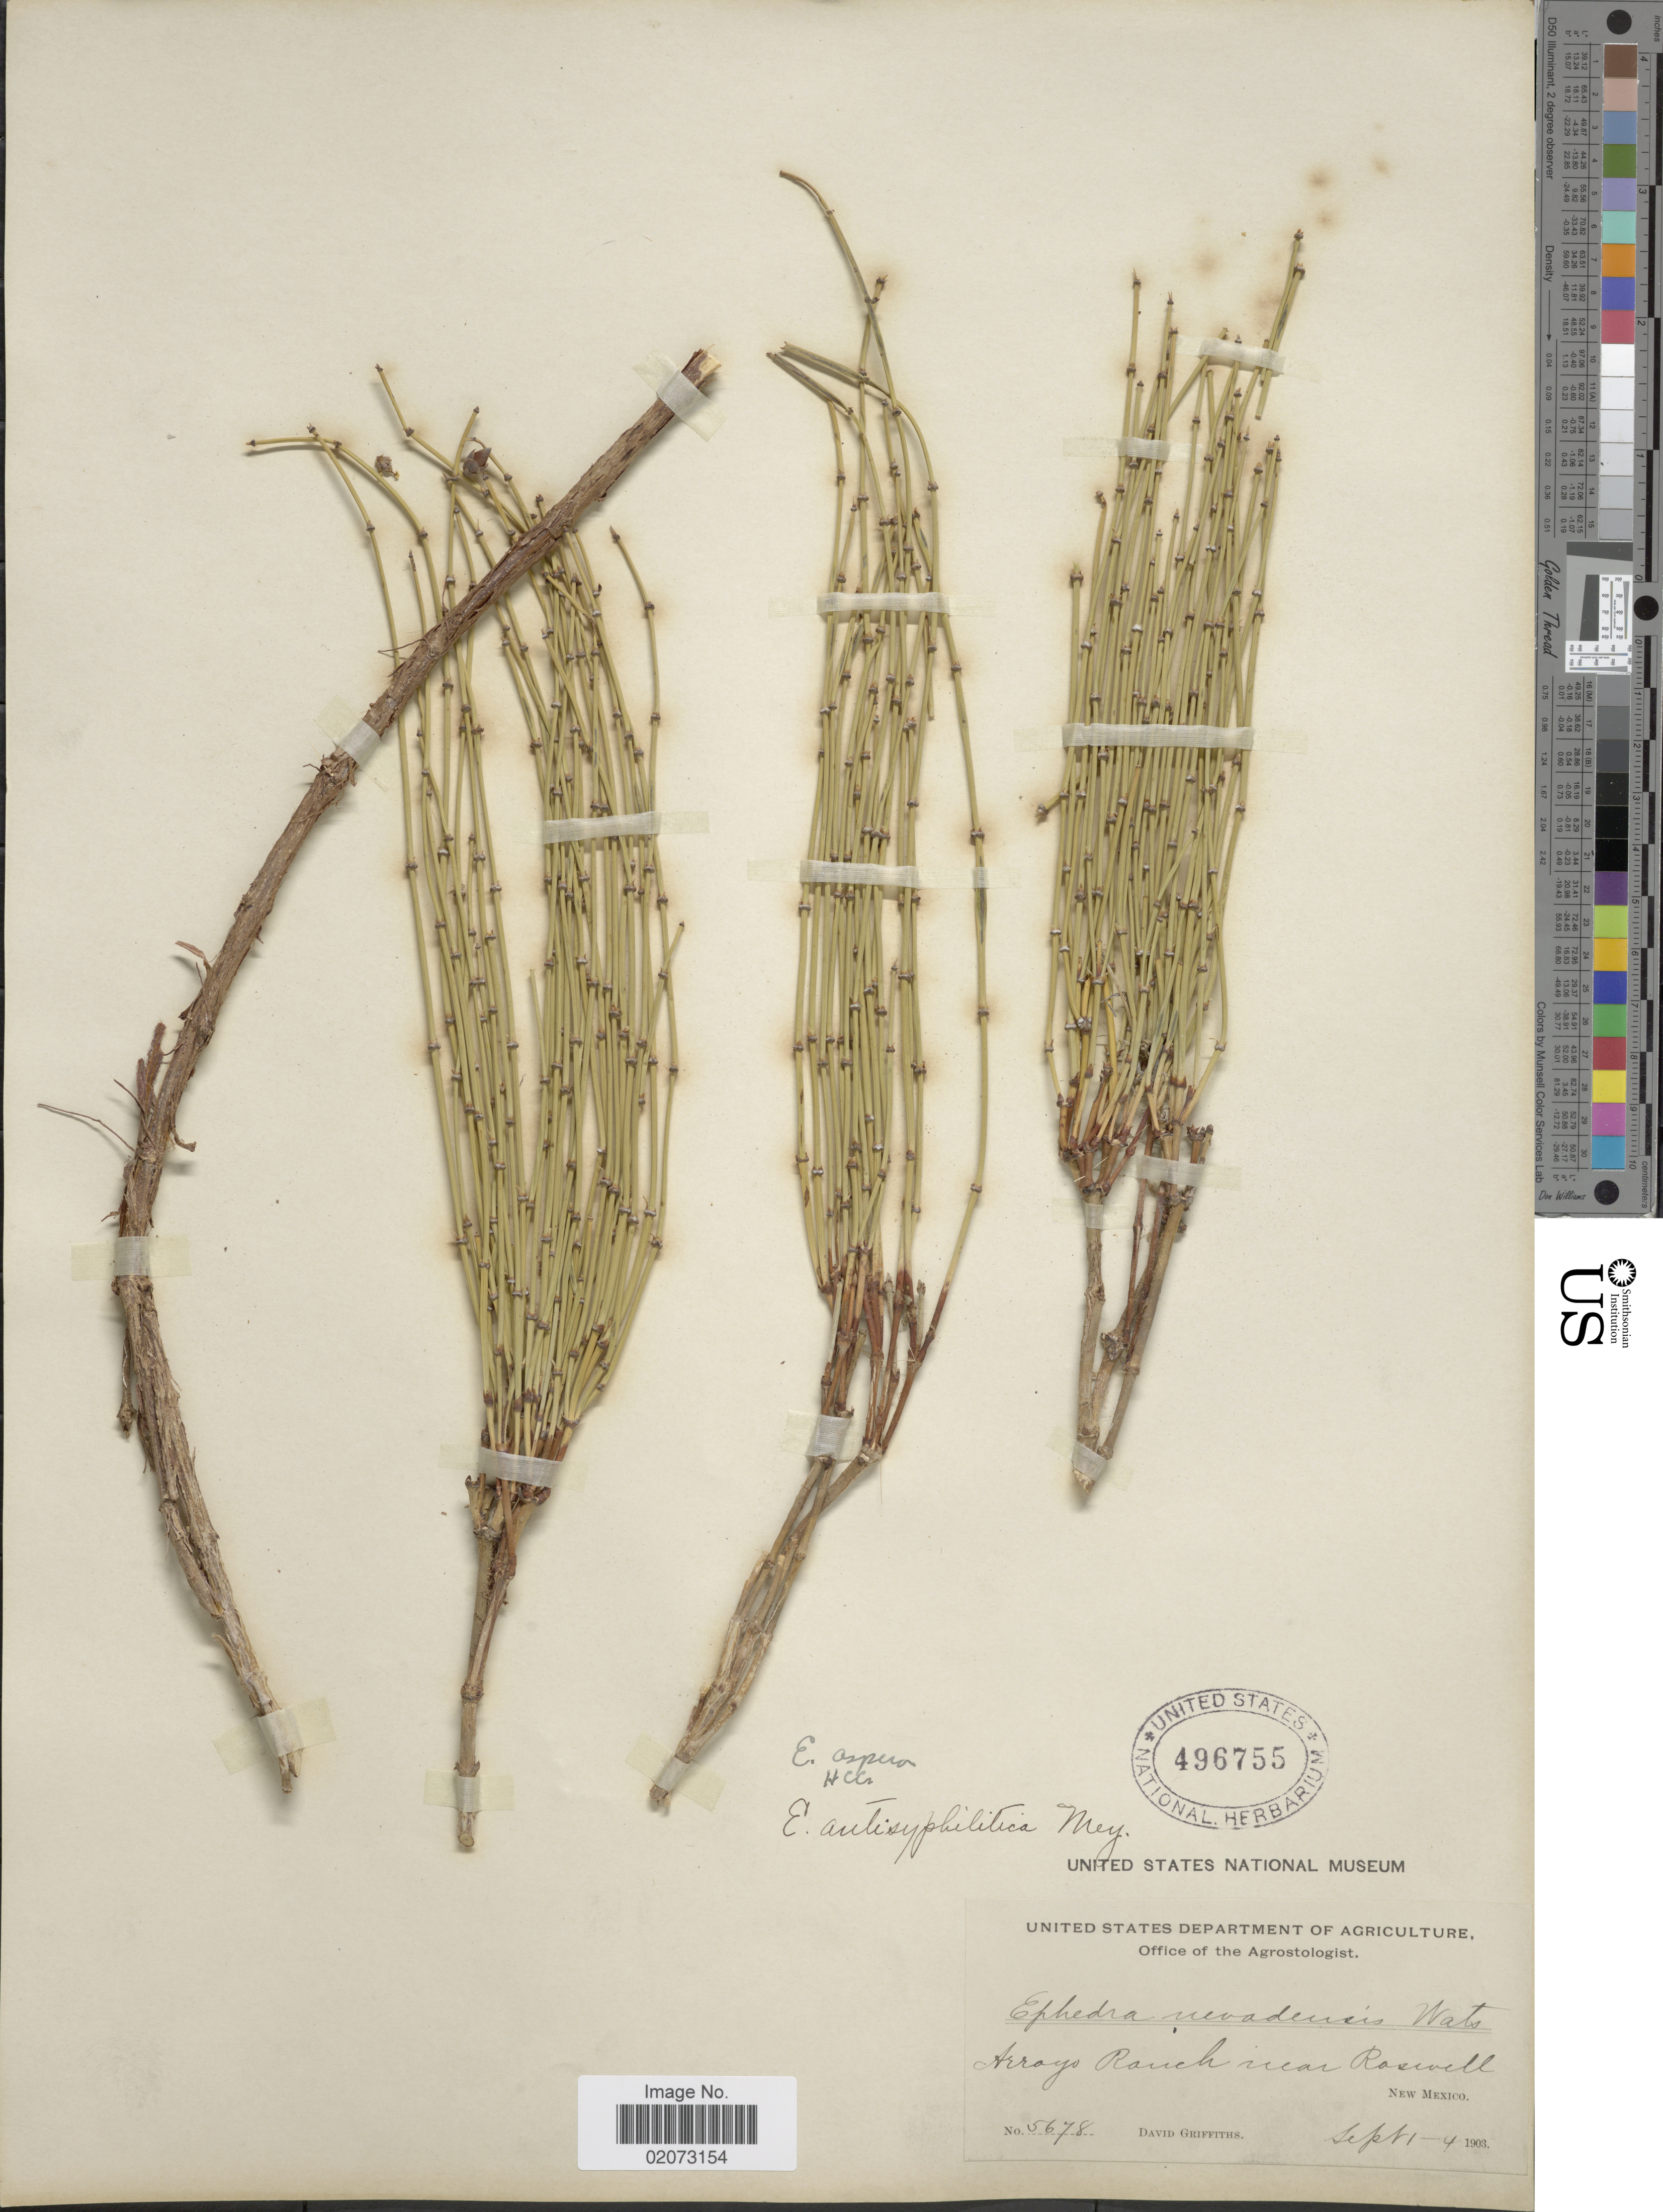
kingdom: Plantae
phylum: Tracheophyta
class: Gnetopsida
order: Ephedrales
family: Ephedraceae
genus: Ephedra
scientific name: Ephedra aspera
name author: Engelm. ex S. Watson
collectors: D. Griffiths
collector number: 5678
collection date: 1903-09-01/1903-09-04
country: United States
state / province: New Mexico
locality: Arroyo Ranch near Roswell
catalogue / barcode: US 496755